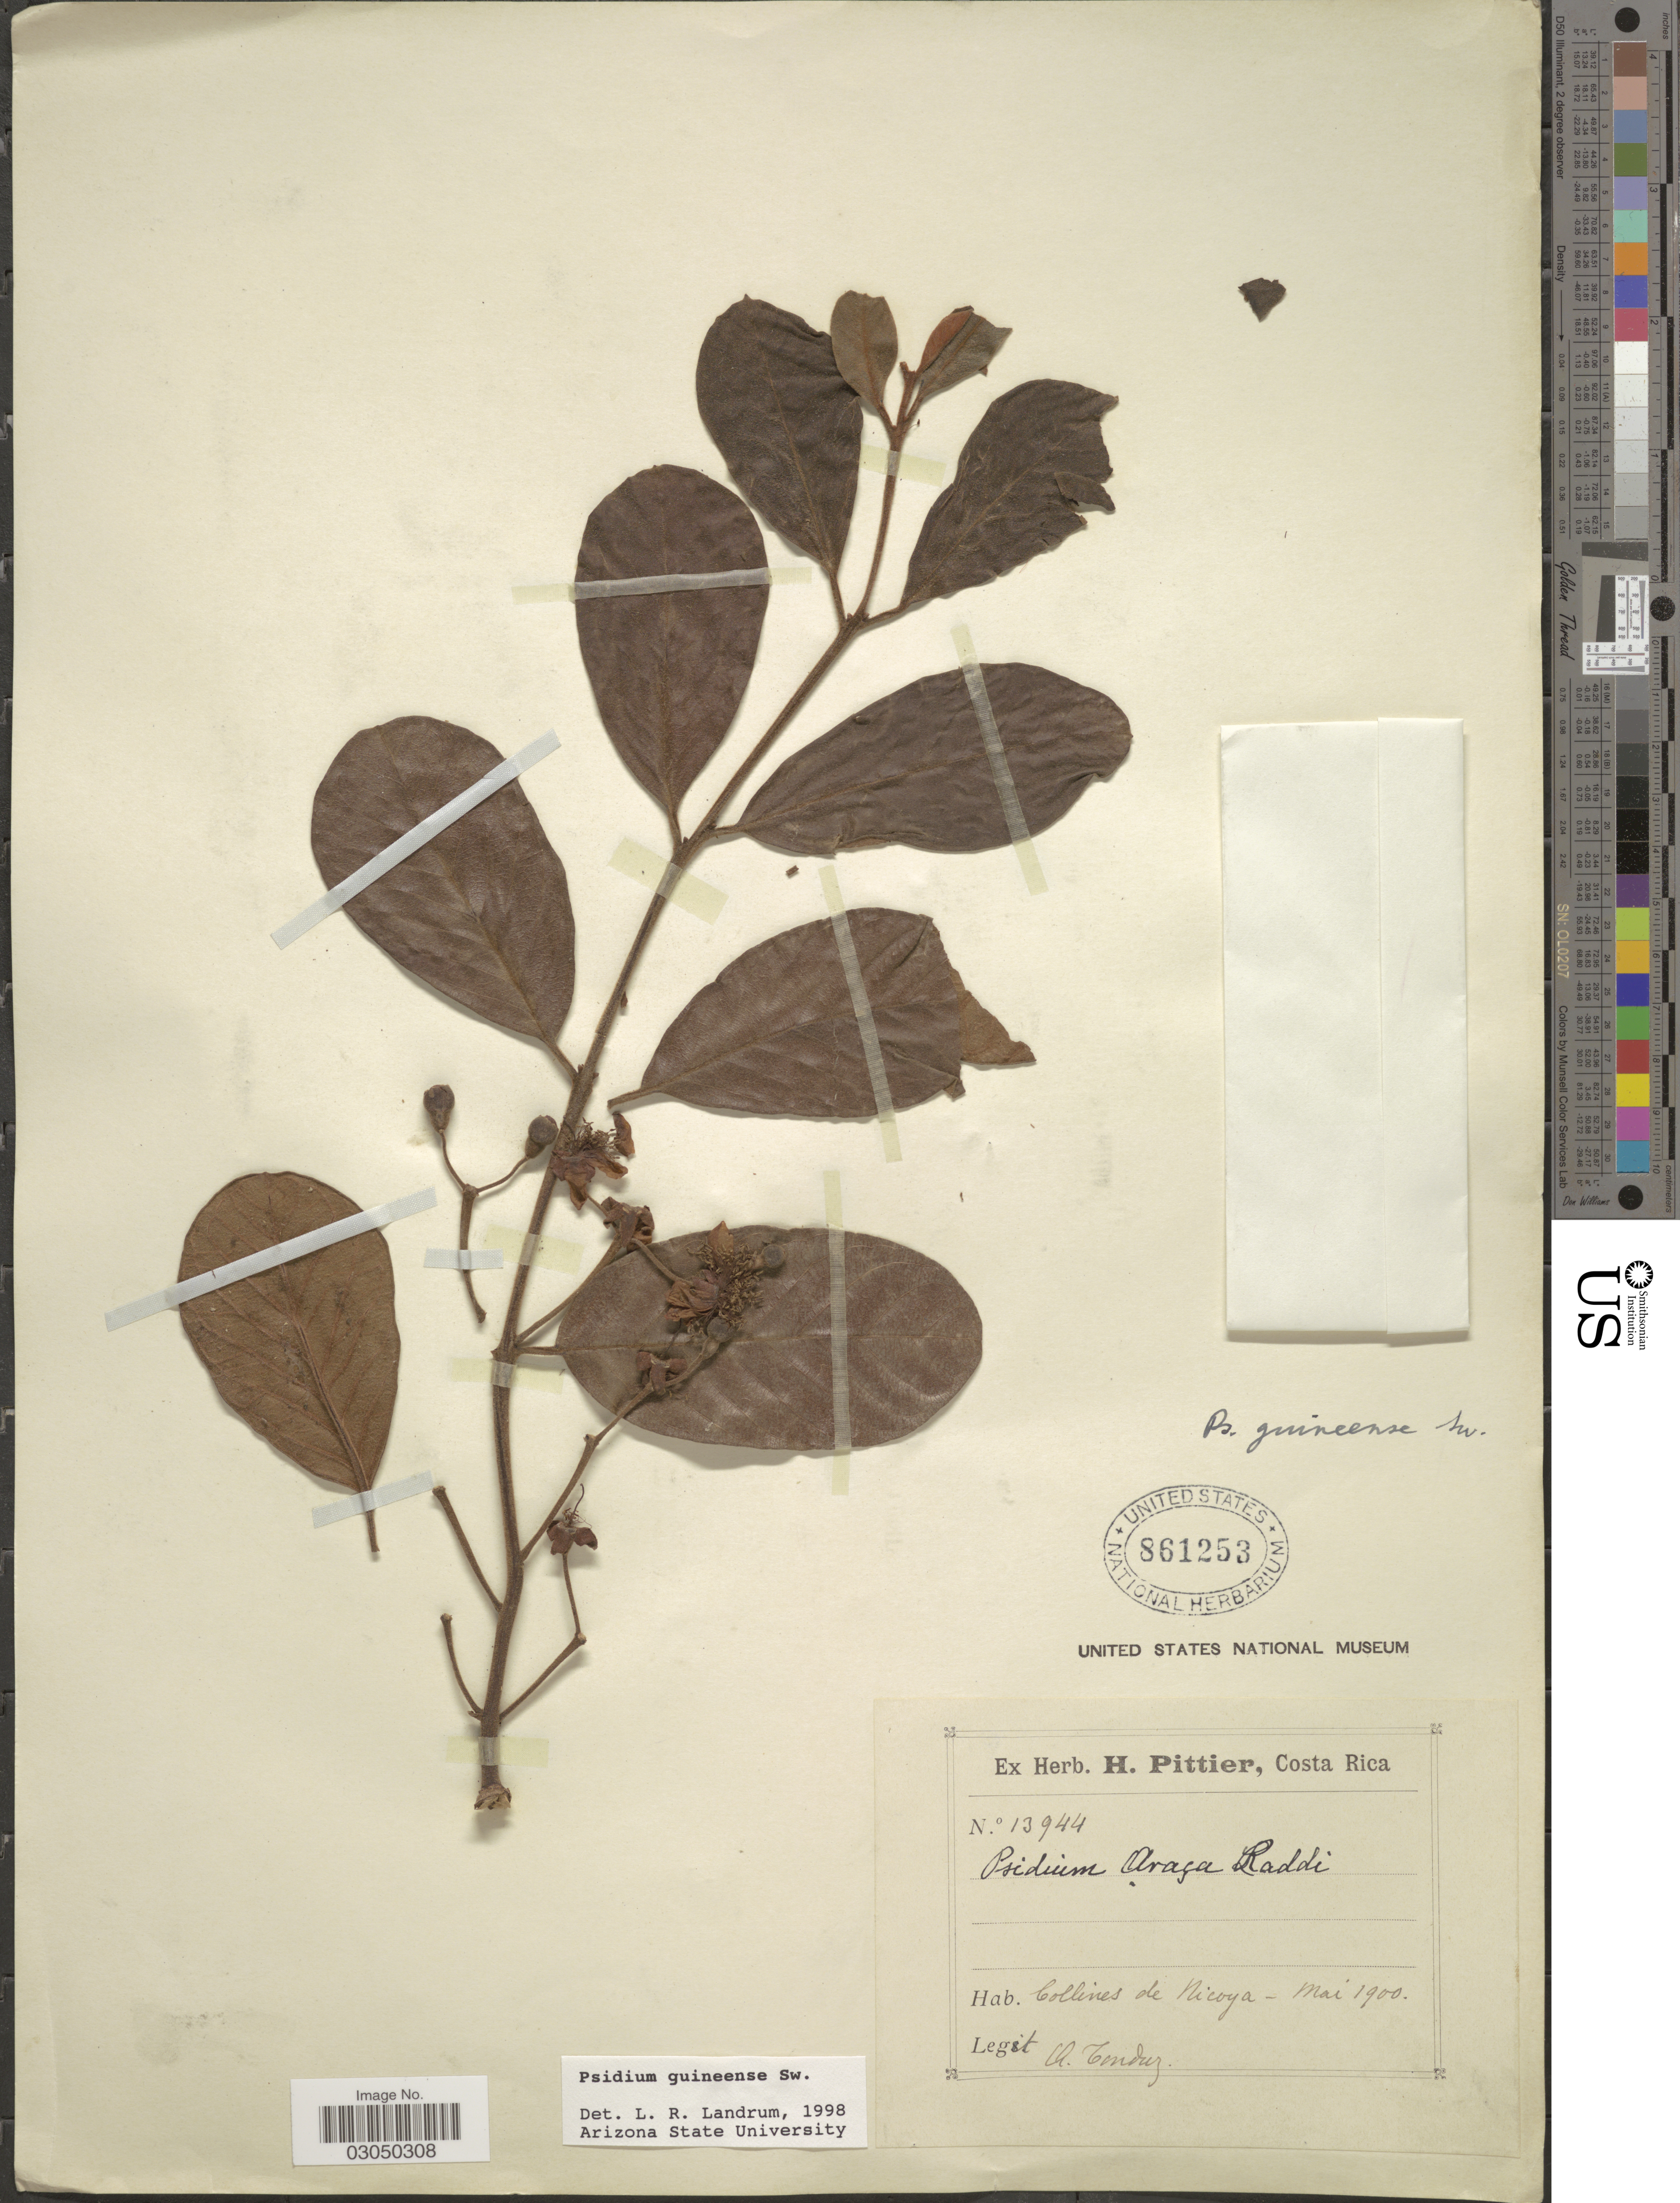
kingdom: Plantae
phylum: Tracheophyta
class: Magnoliopsida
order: Myrtales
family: Myrtaceae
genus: Psidium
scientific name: Psidium guineense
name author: Sw.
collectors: A. Tonduz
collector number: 13944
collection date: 1900-05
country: Costa Rica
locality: Collines de Nicoya.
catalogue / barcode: US 861253